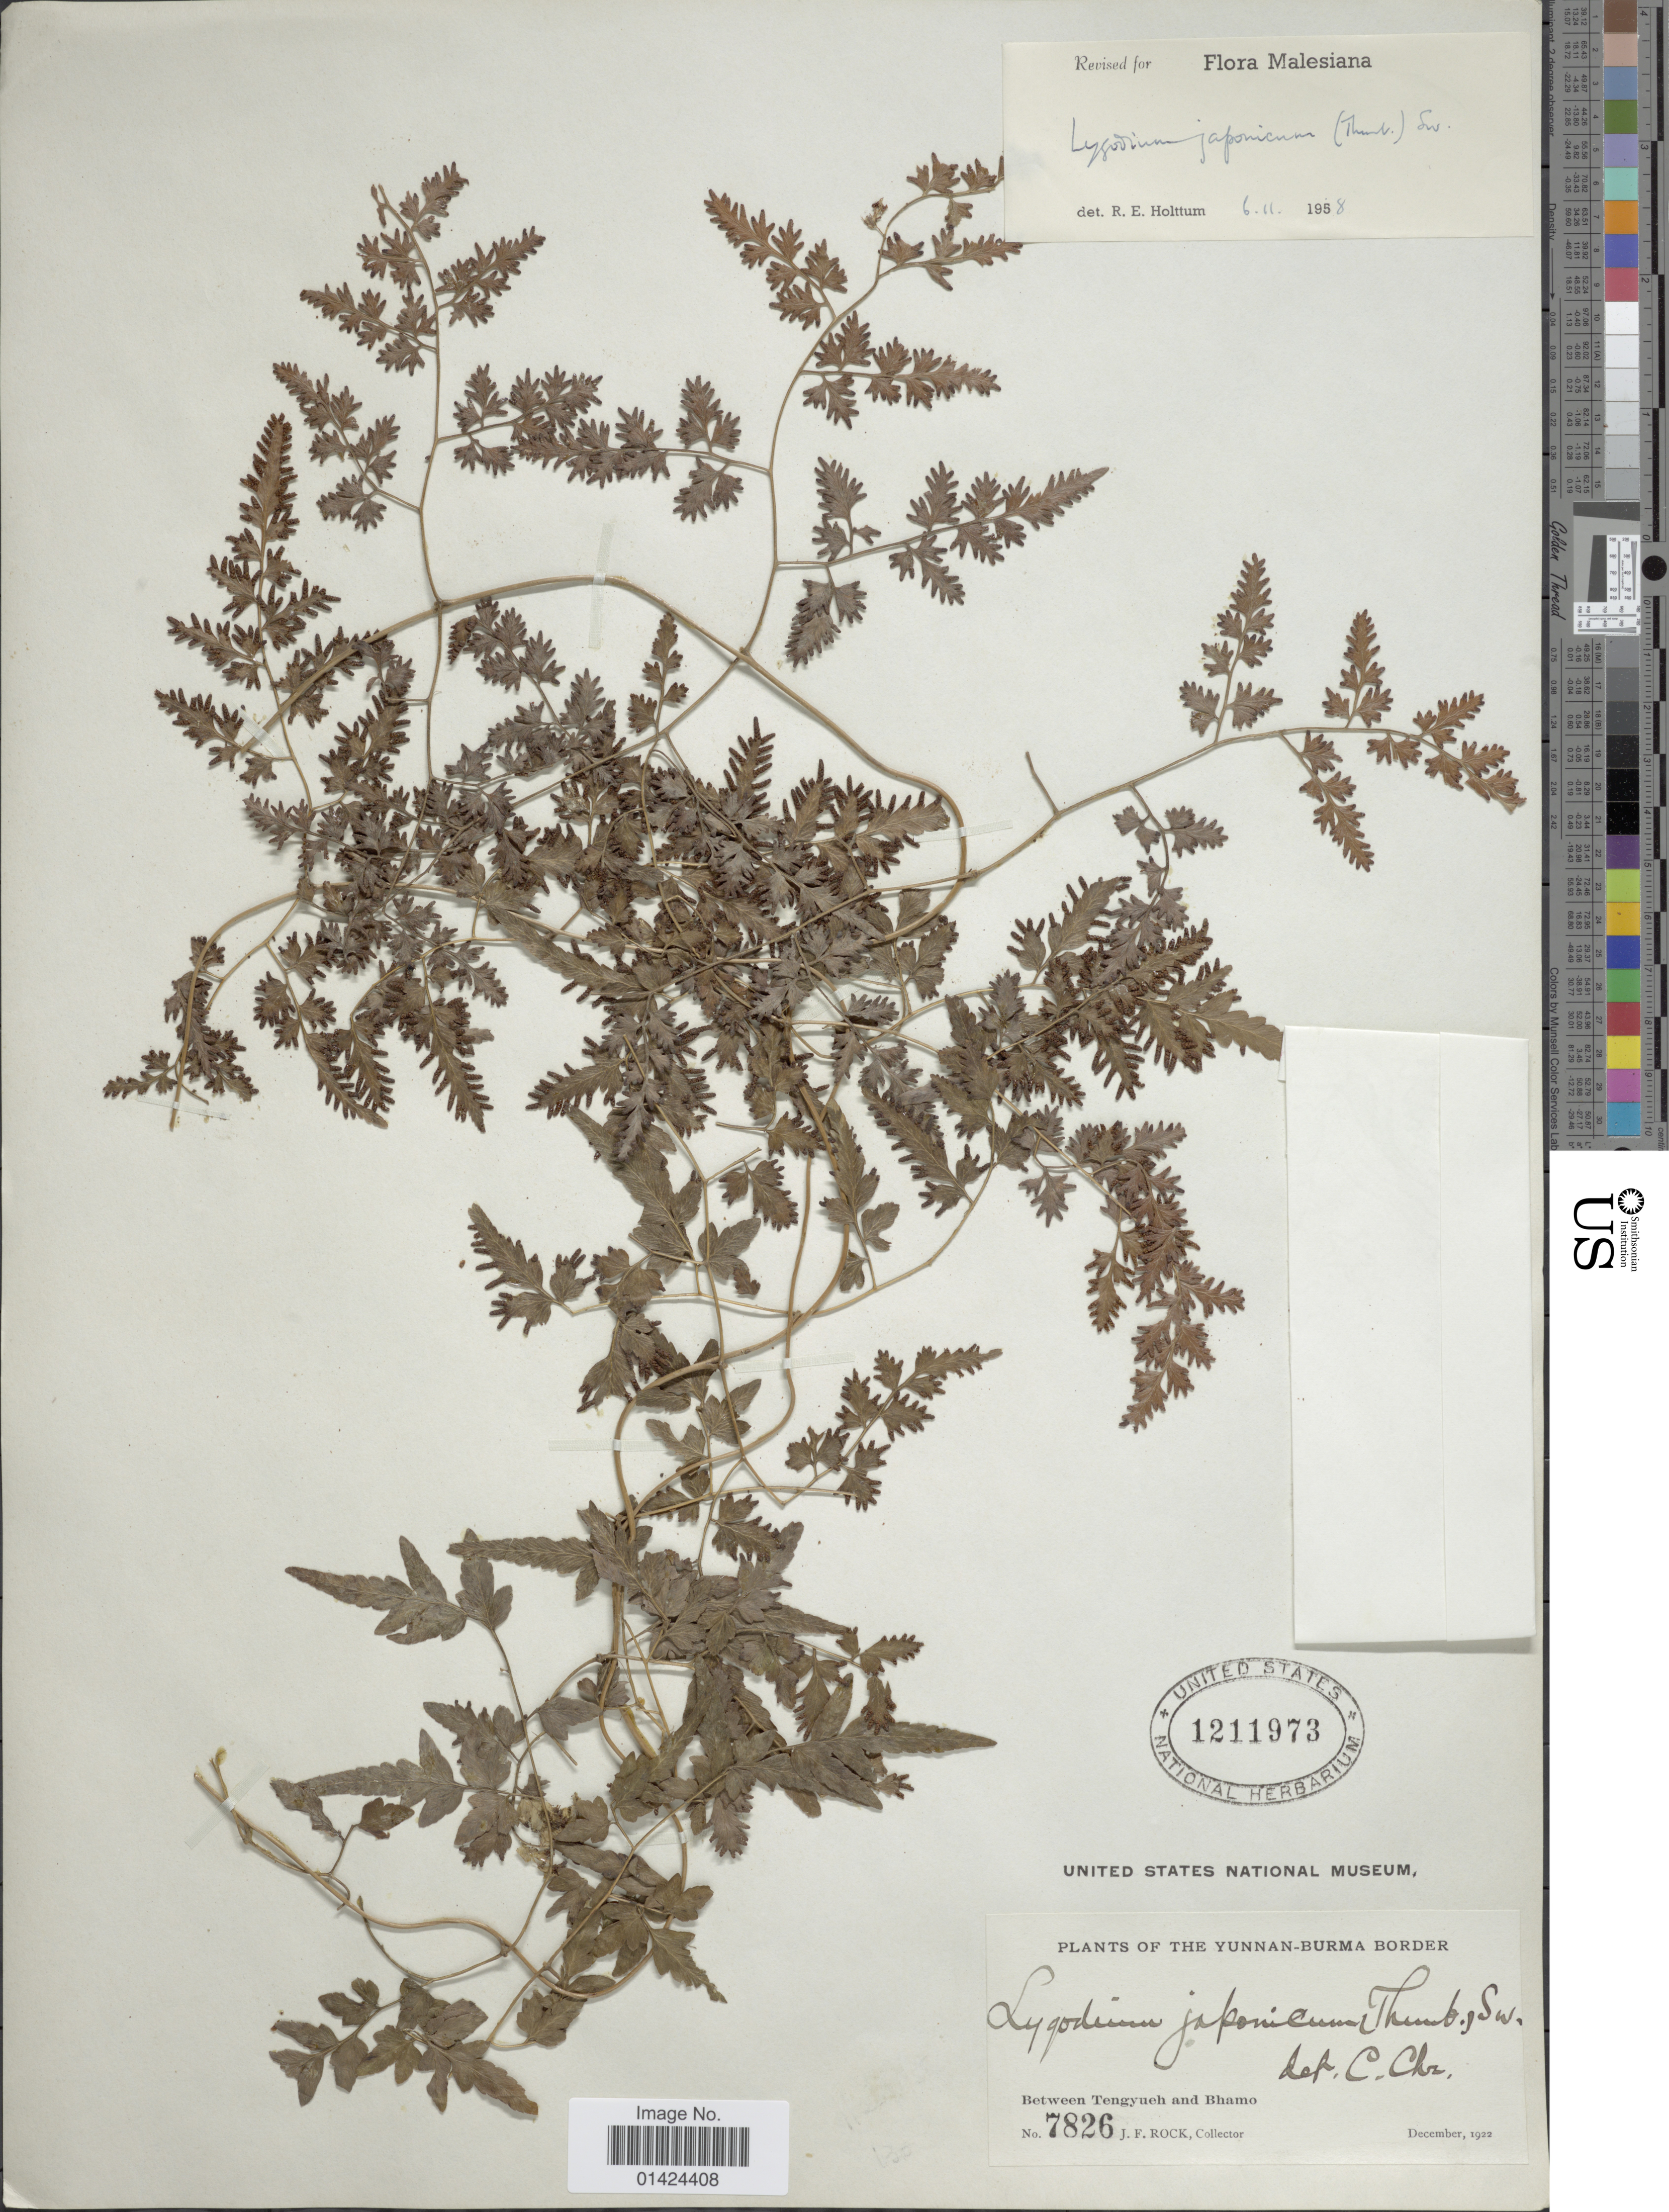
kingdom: Plantae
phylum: Tracheophyta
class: Polypodiopsida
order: Schizaeales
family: Lygodiaceae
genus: Lygodium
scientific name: Lygodium japonicum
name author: (Thunb.) Sw.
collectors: J. Rock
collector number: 7826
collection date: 1922-12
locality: Yunnan-Burma border. Between Tengyueh and Bhamo.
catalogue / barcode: US 1211973